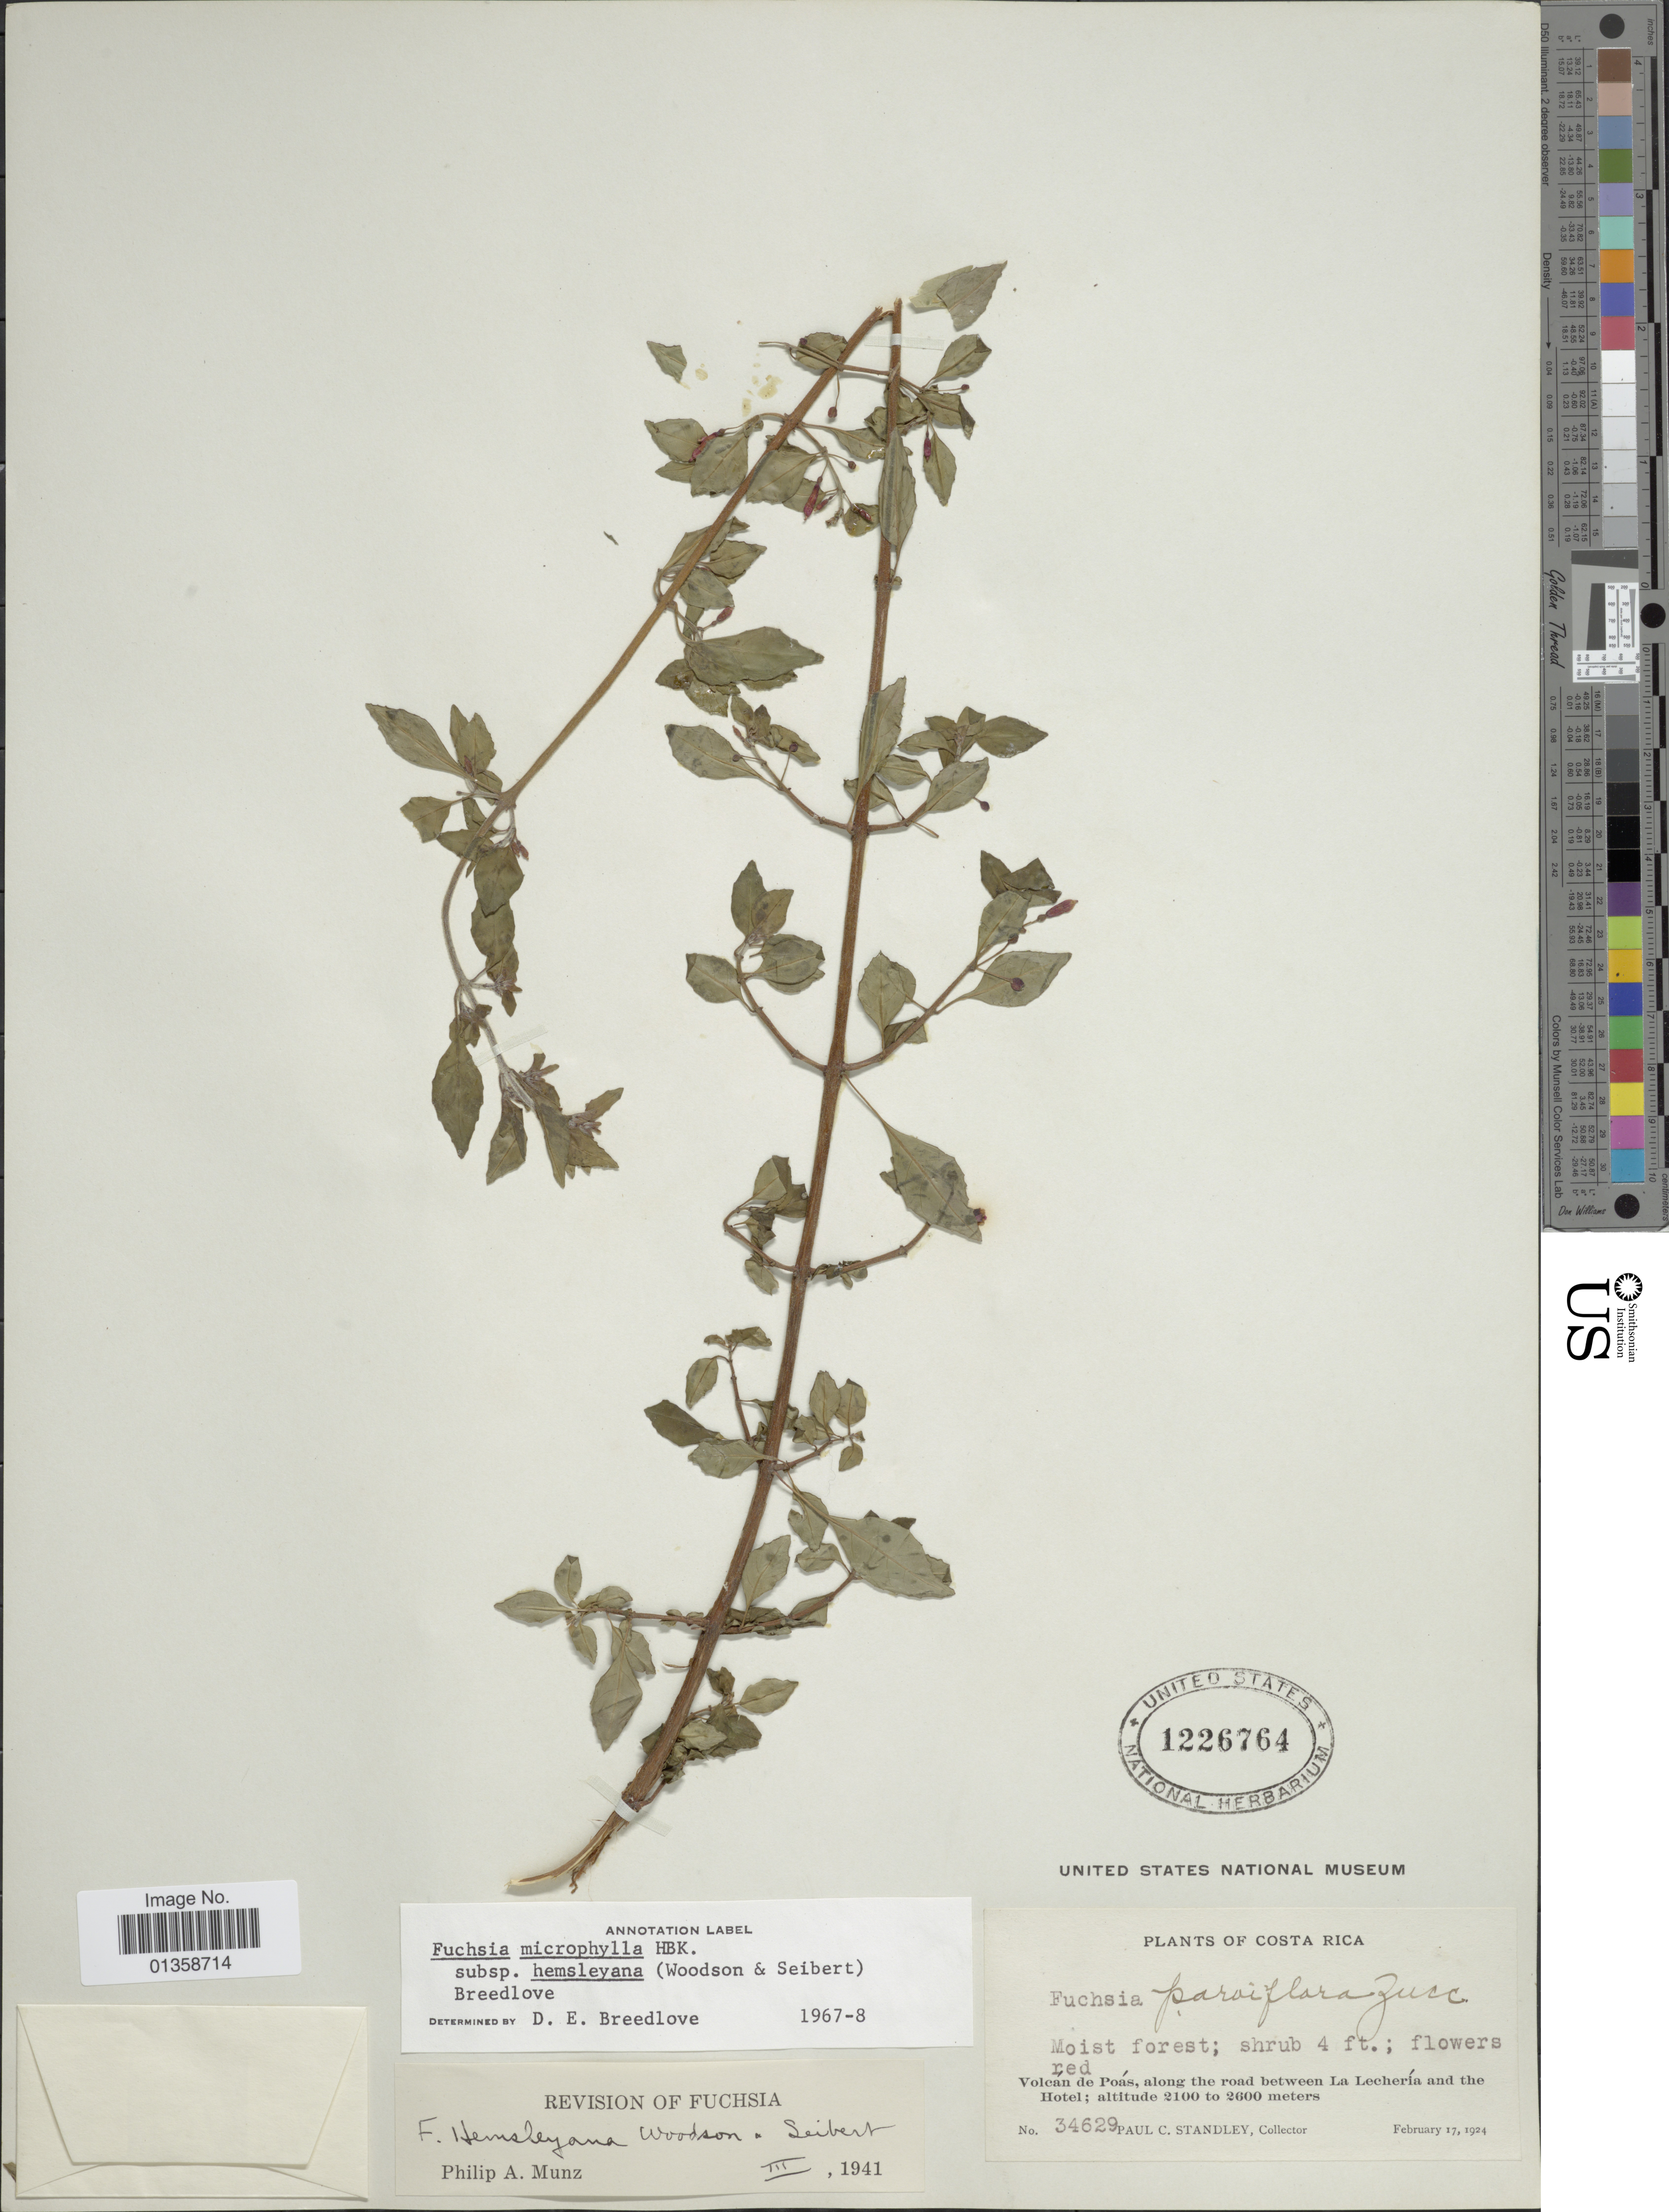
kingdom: Plantae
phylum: Tracheophyta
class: Magnoliopsida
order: Myrtales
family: Onagraceae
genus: Fuchsia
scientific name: Fuchsia microphylla subsp. hemsleyana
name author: (Woodson & Seibert) Breedlove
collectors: P. C. Standley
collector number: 34629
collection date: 1924-02-17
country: Costa Rica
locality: Volcán de Poás, along the road between La Lechería and the Hotel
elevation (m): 2100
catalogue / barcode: US 1226764